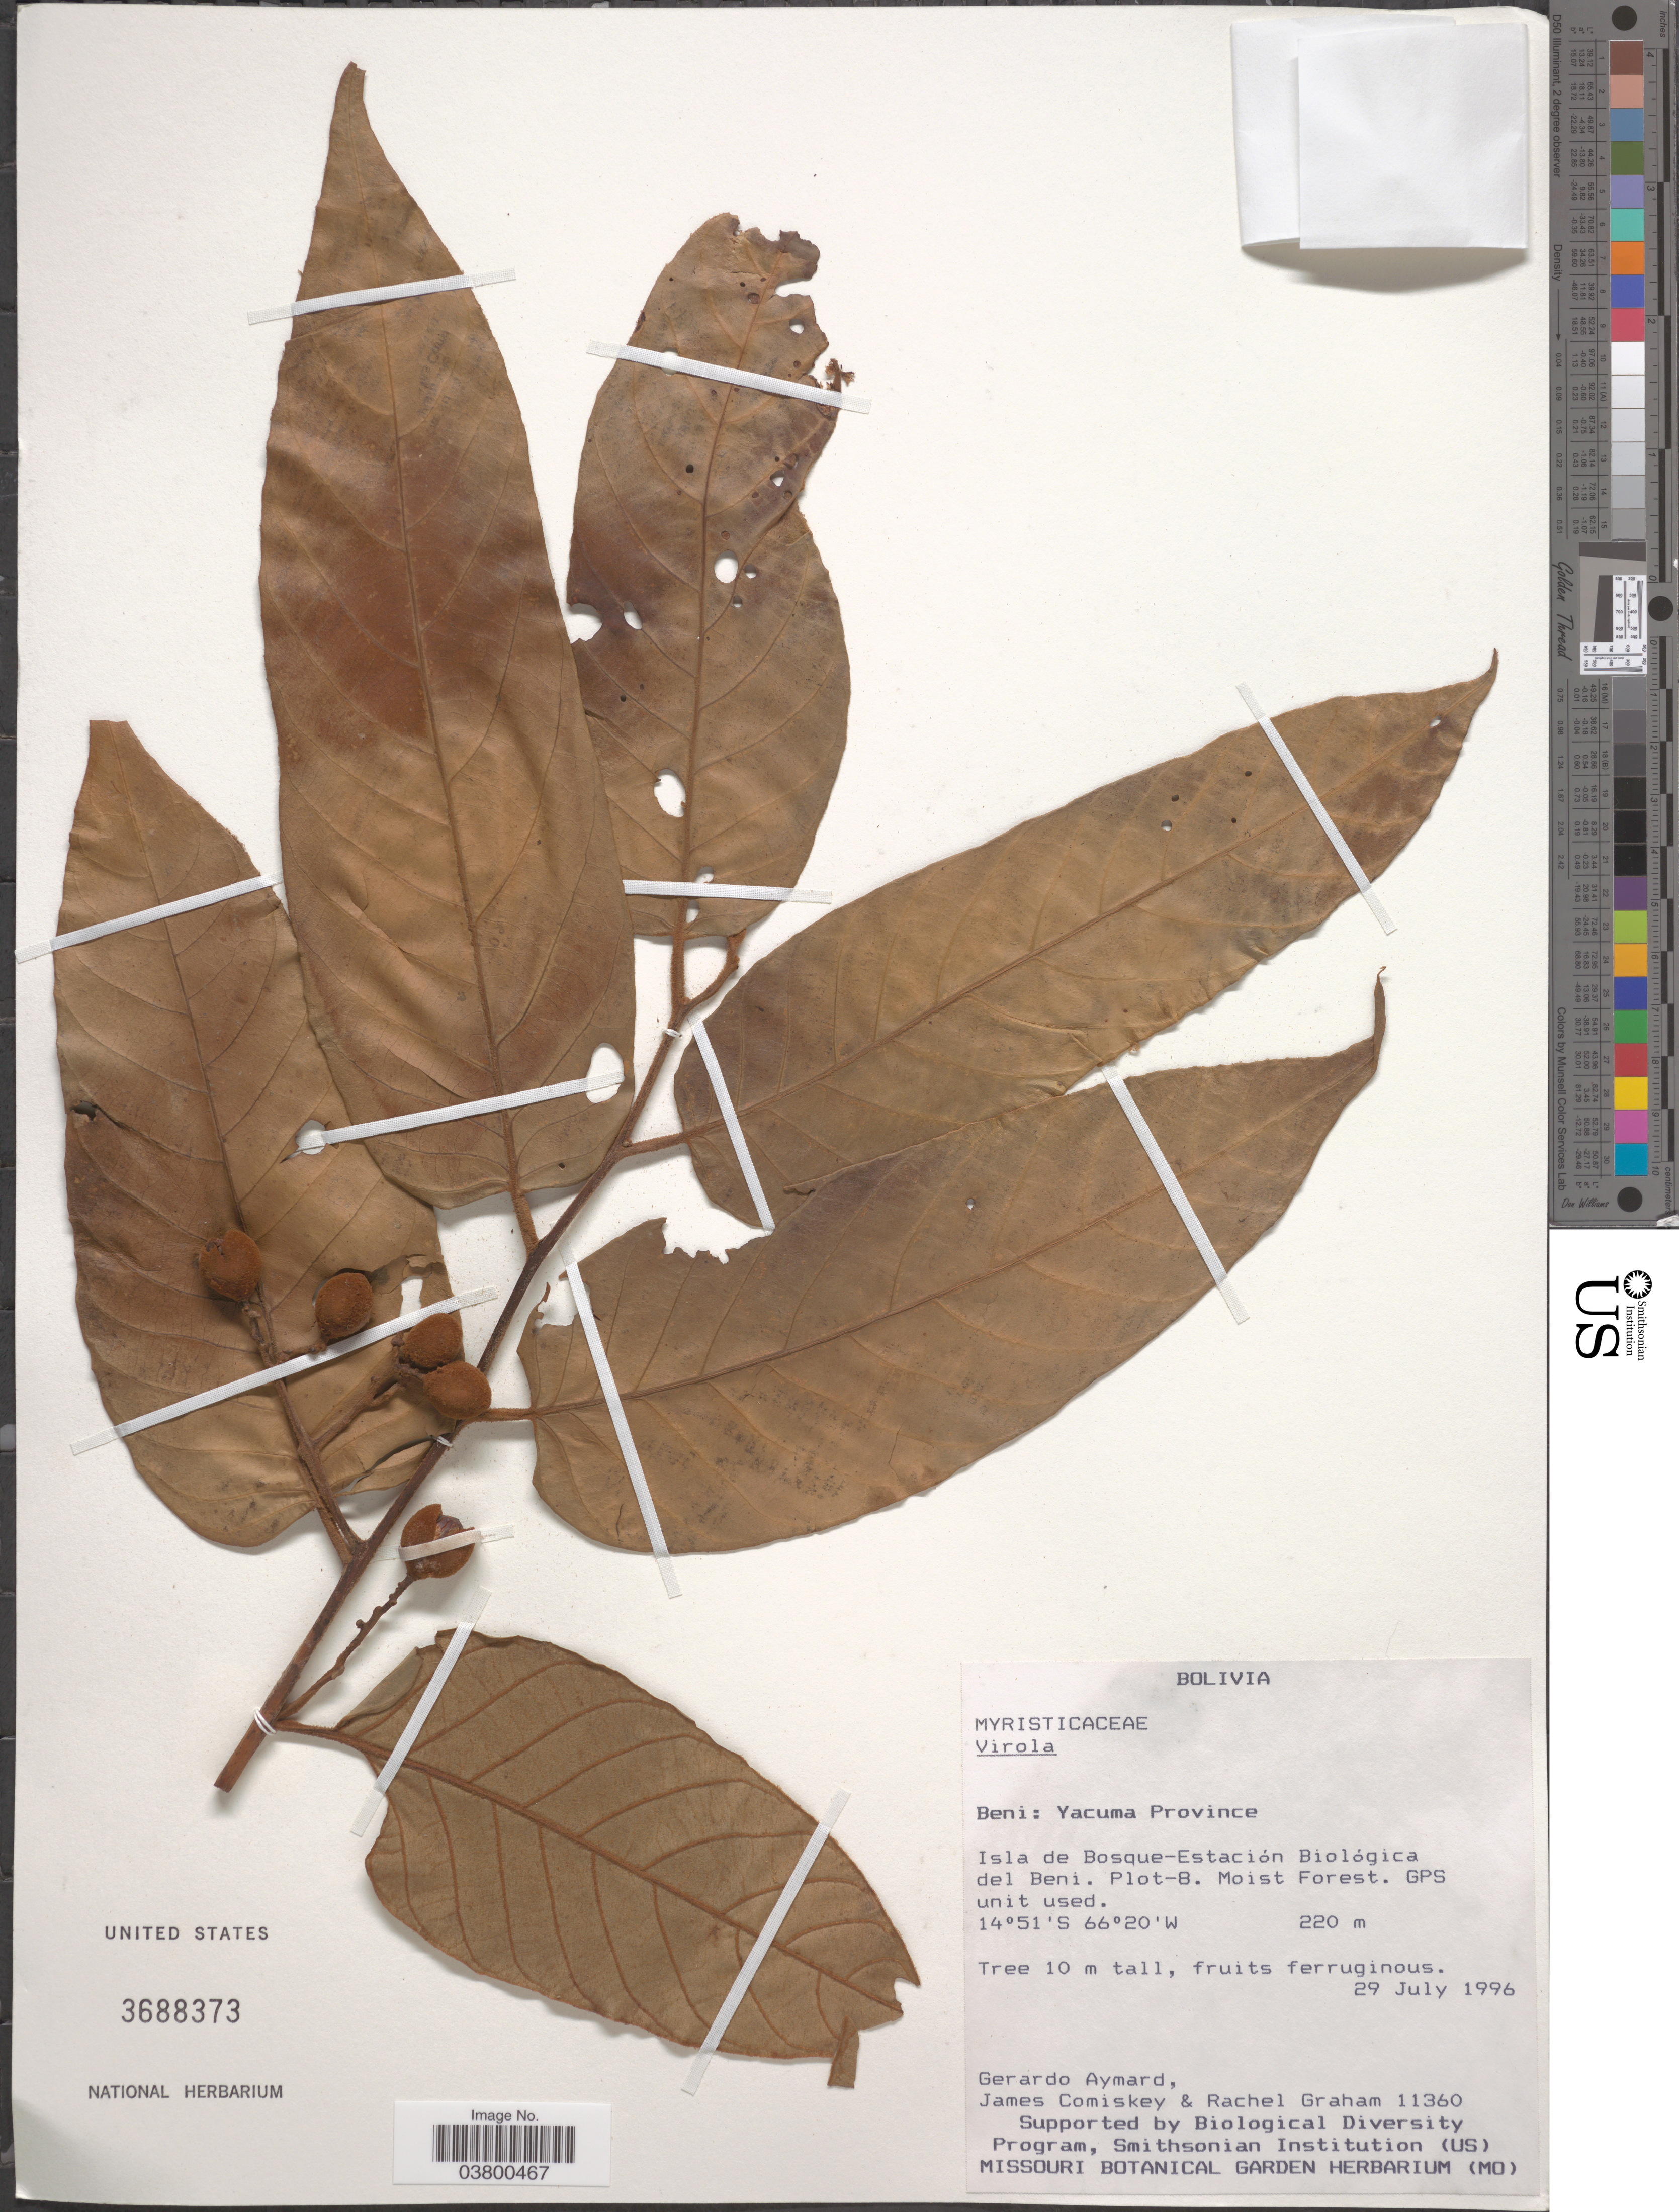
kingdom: Plantae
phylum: Tracheophyta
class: Magnoliopsida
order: Magnoliales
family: Myristicaceae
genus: Virola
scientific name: Virola sp.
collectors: G. A. Aymard, J. A. Comiskey & R. Graham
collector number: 11360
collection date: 1996-07-29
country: Bolivia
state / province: Beni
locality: Yacuma Province. Isla de Bosque-Estación Biológica del Beni. Plot-8.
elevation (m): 220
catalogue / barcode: US 3688373